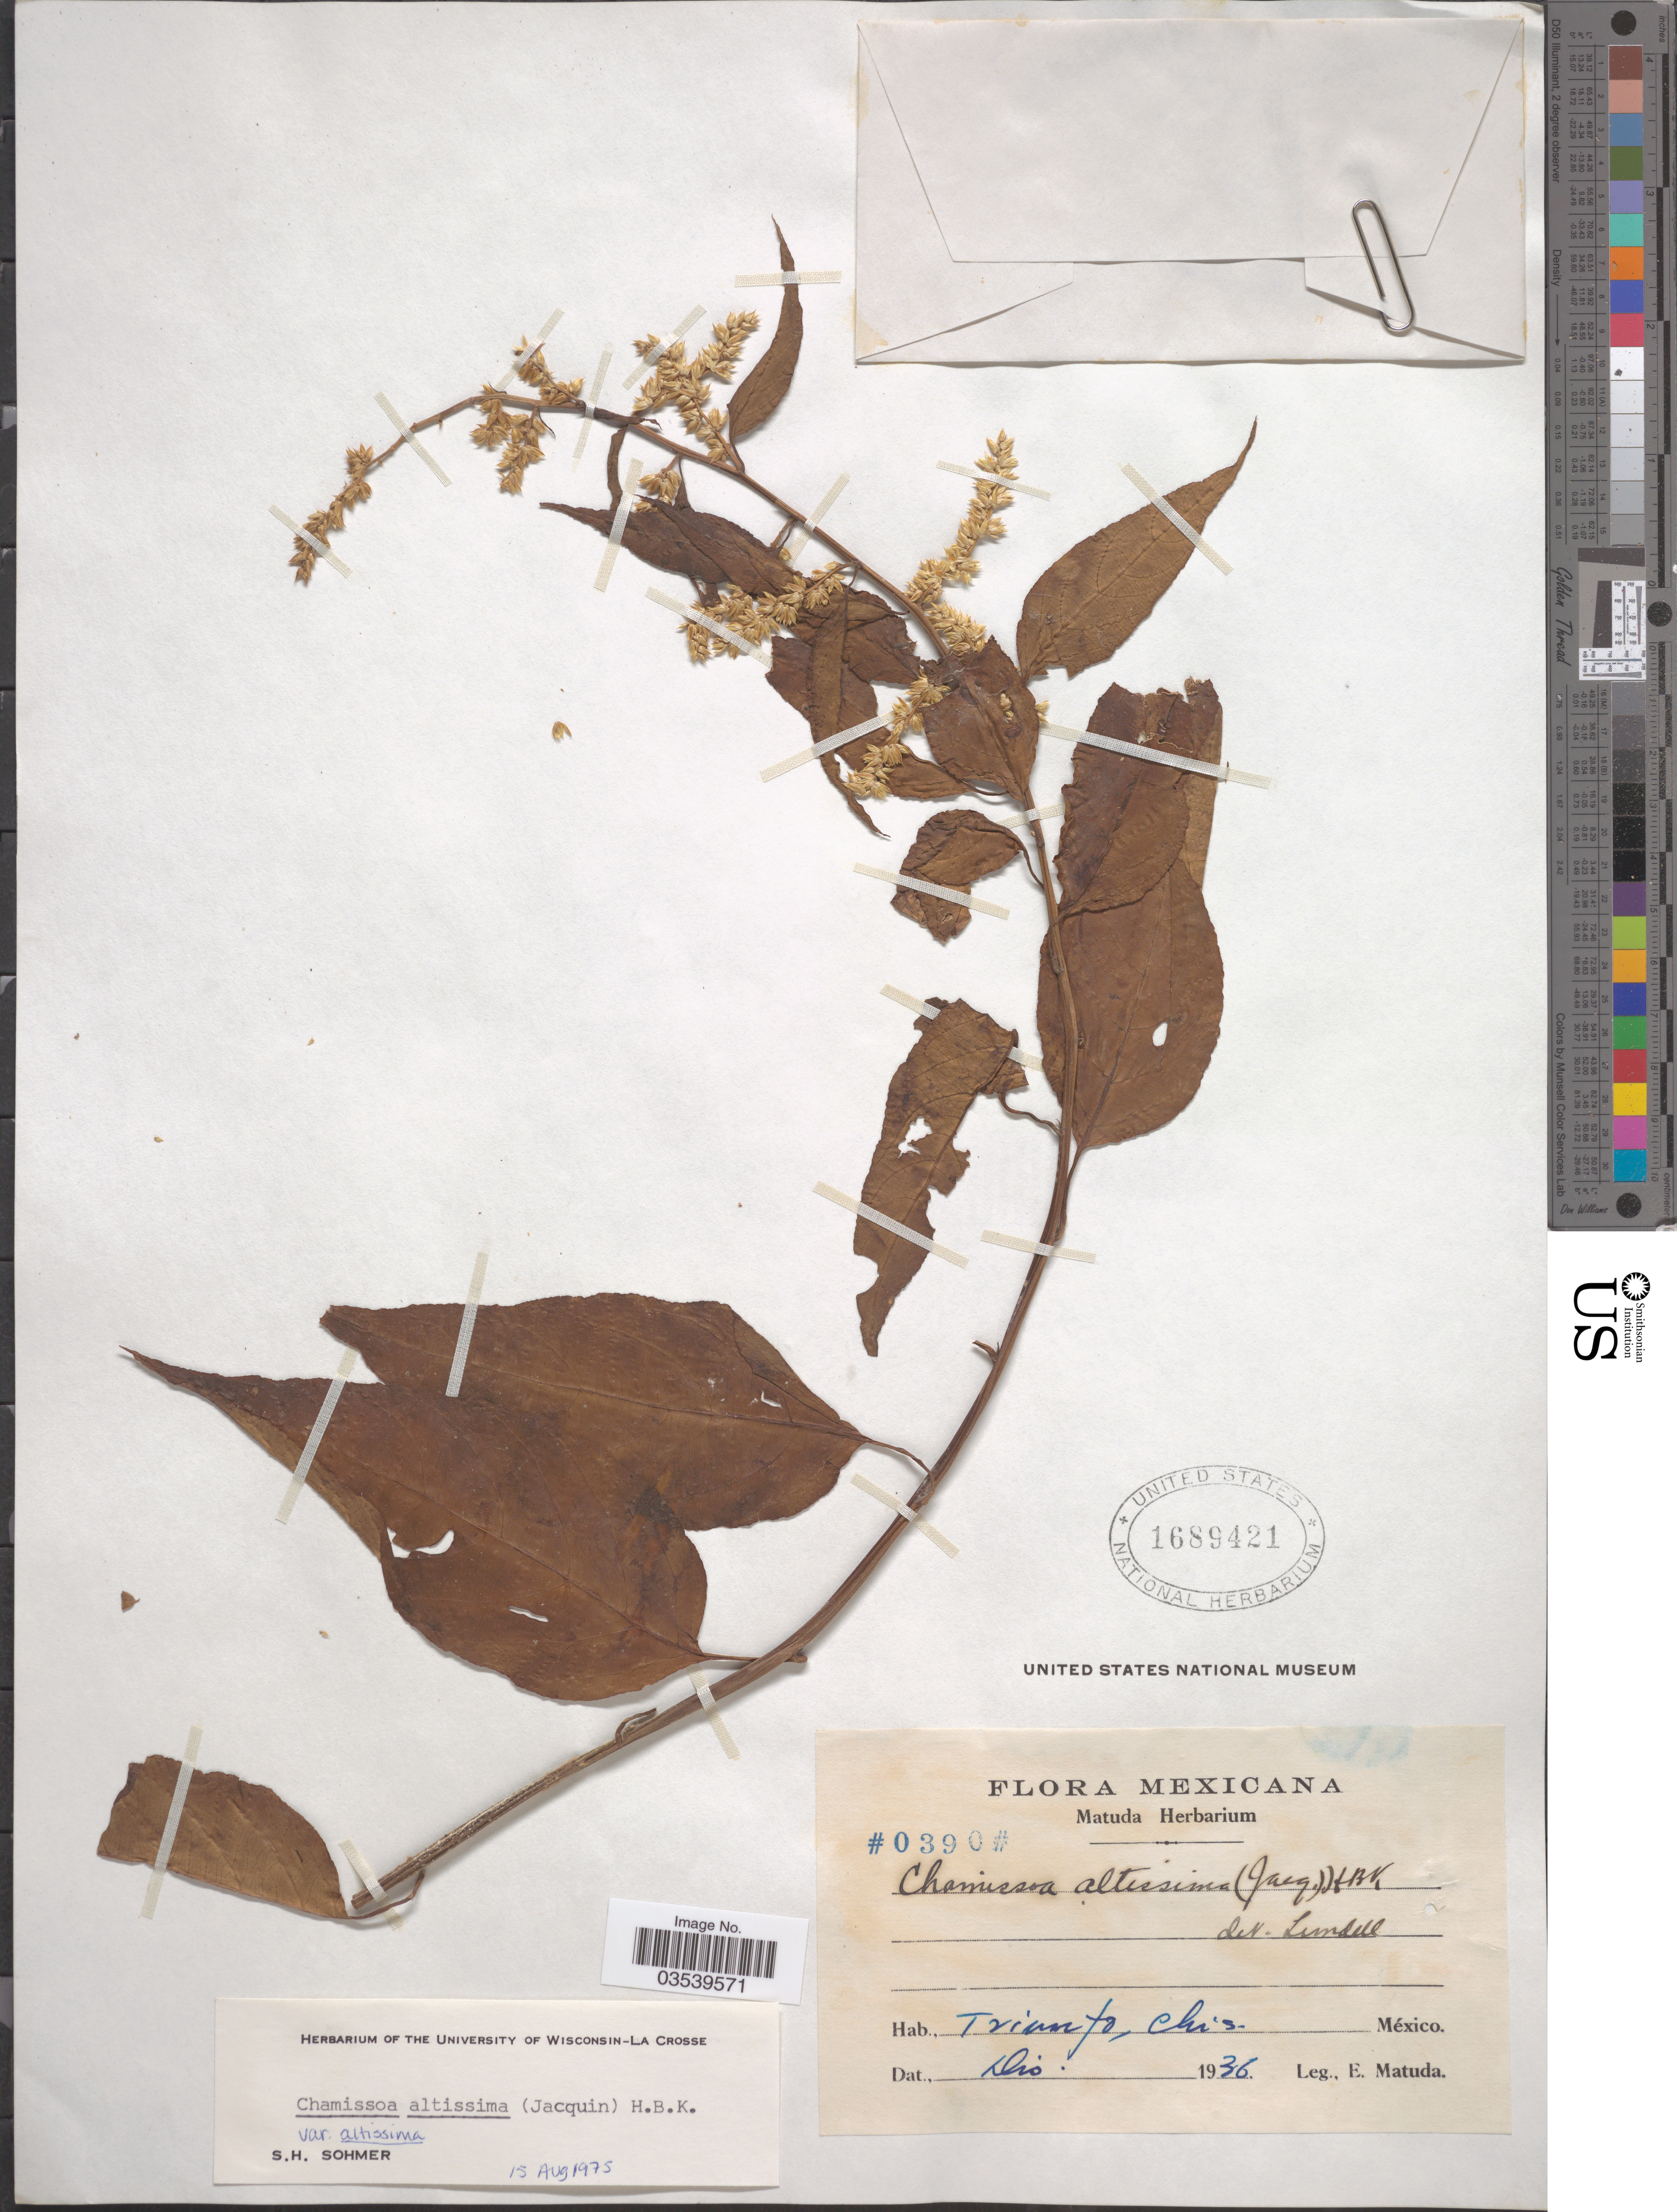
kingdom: Plantae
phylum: Tracheophyta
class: Magnoliopsida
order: Caryophyllales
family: Amaranthaceae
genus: Chamissoa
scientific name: Chamissoa altissima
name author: (Jacq.) Kunth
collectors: E. Matuda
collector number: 0390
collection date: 1936-12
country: Mexico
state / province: Chiapas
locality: Triumfo.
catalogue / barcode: US 1689421